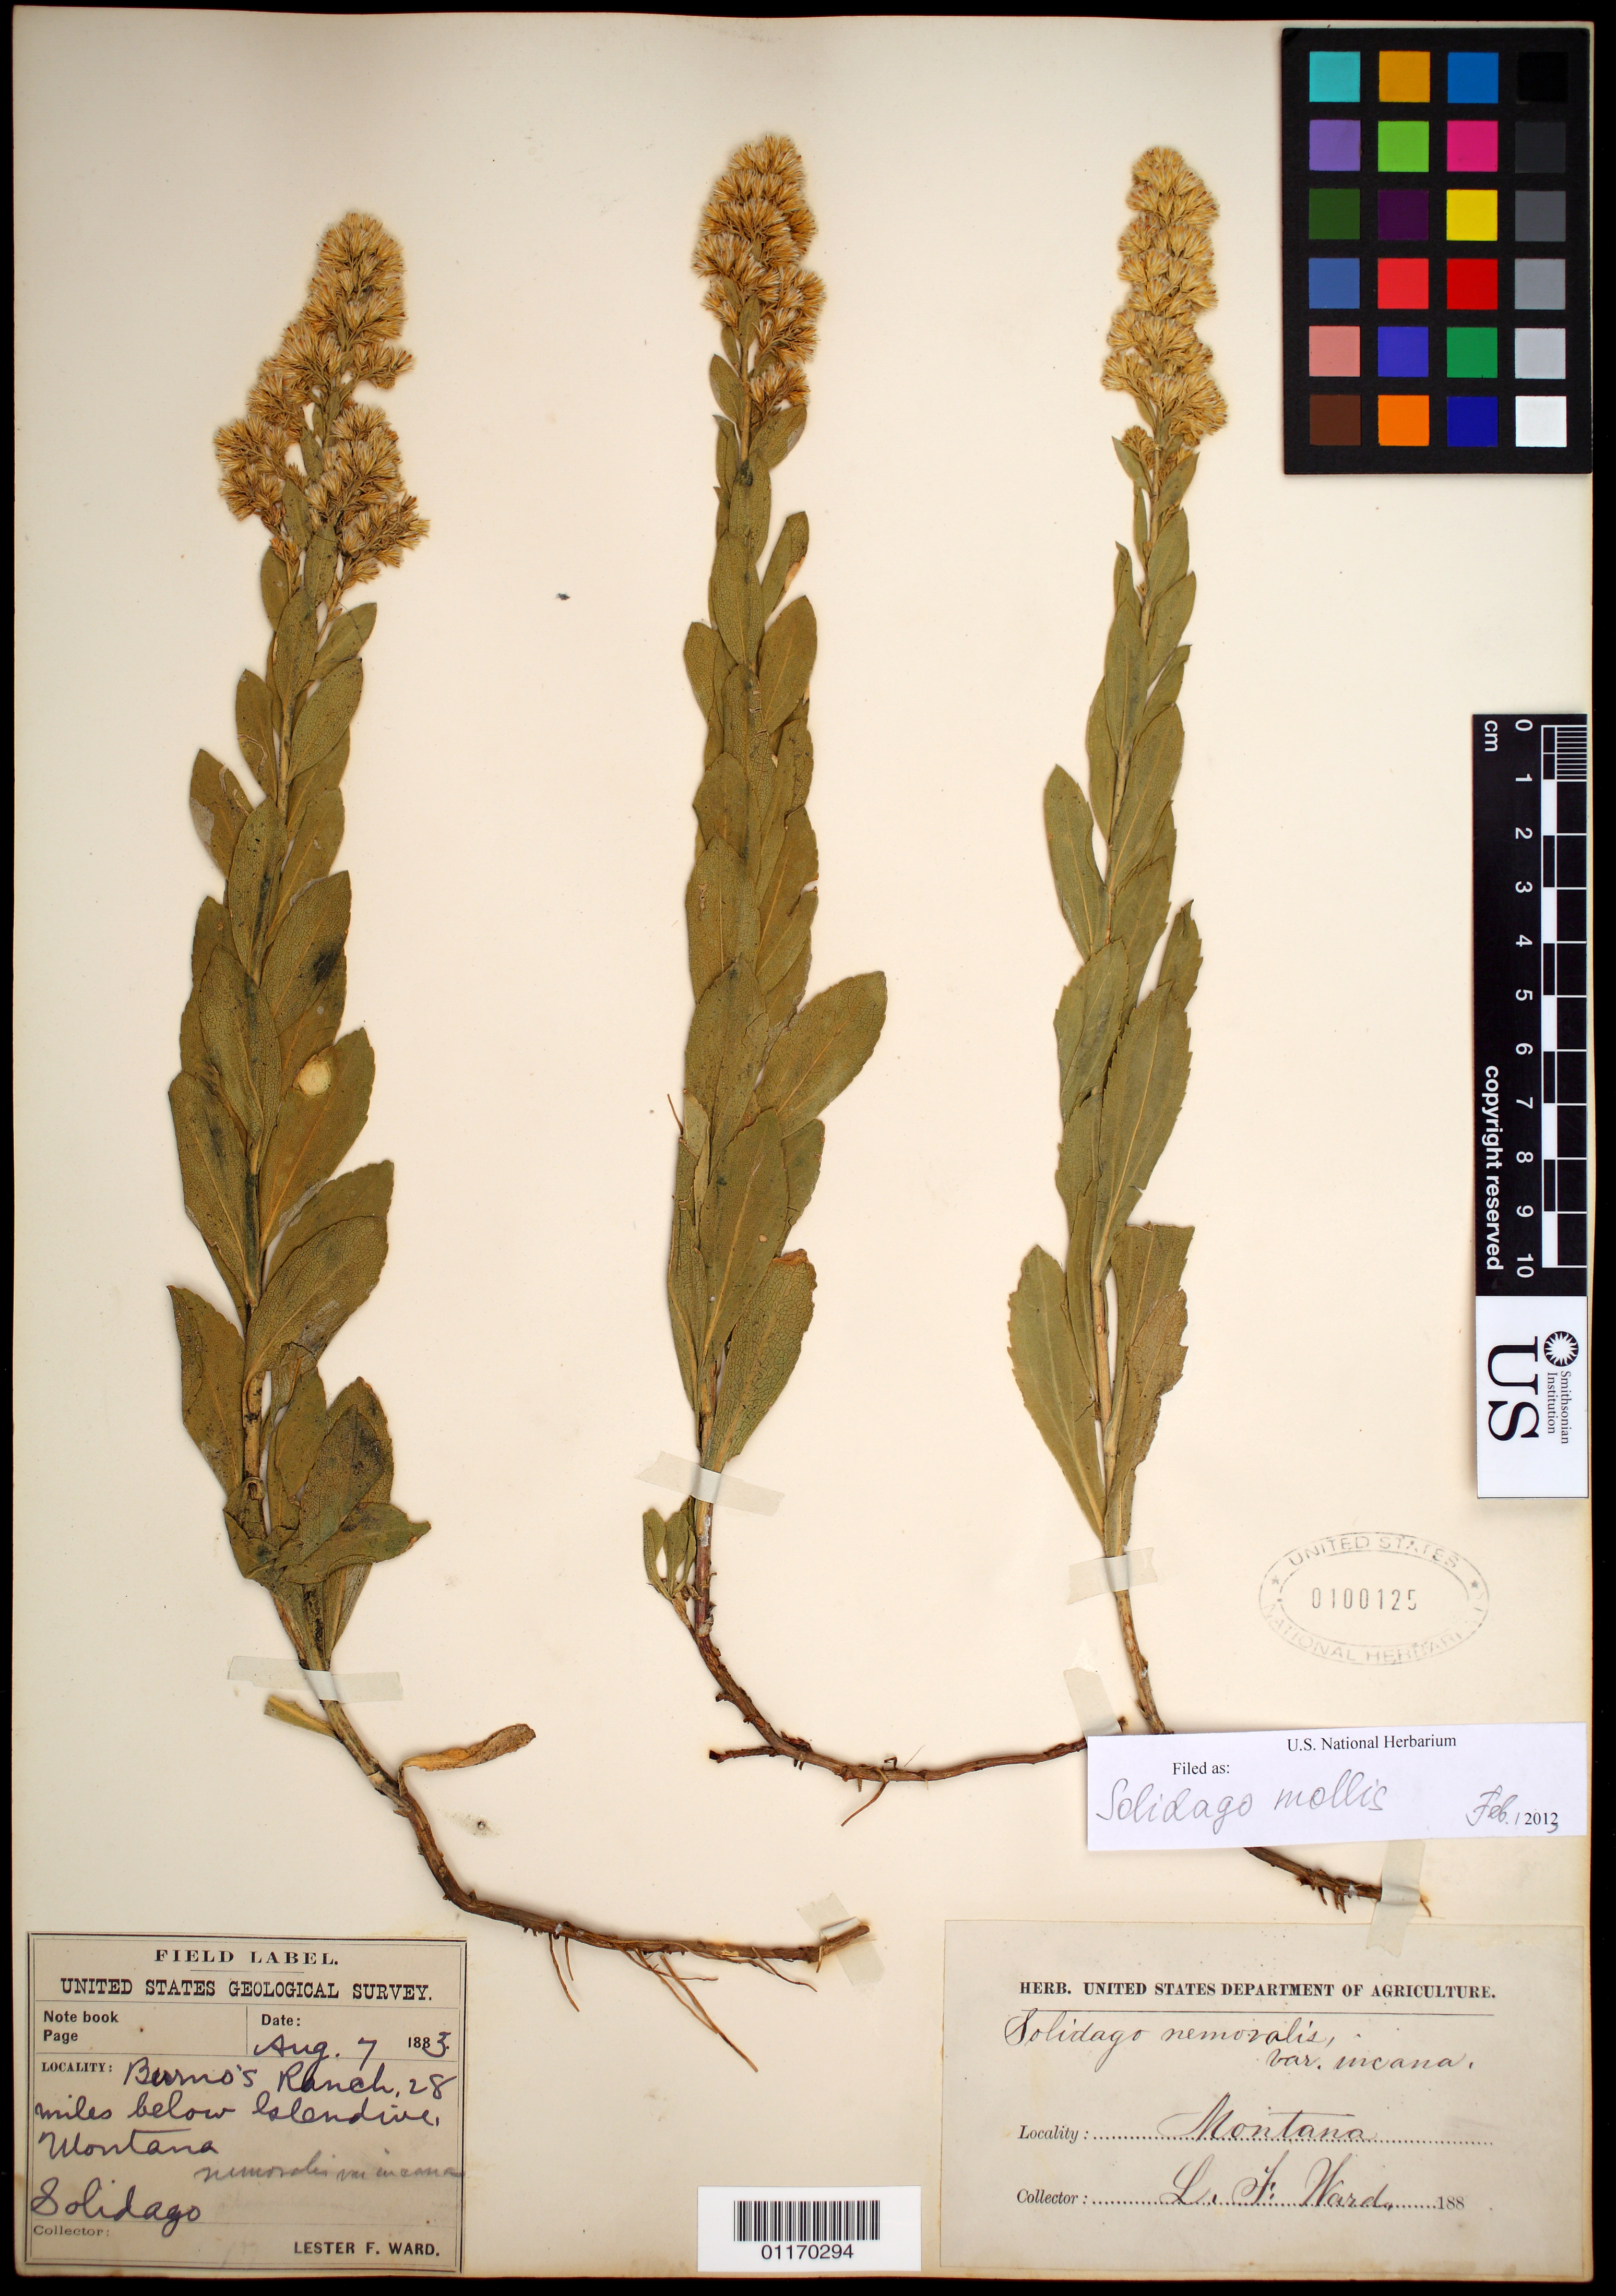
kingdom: Plantae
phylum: Tracheophyta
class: Magnoliopsida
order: Asterales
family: Asteraceae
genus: Solidago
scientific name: Solidago mollis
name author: Bartl.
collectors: L. F. Ward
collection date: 1883-08-07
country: United States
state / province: Montana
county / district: Dawson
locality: [...] Ranch, 28 miles below Glendive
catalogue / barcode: US 100125